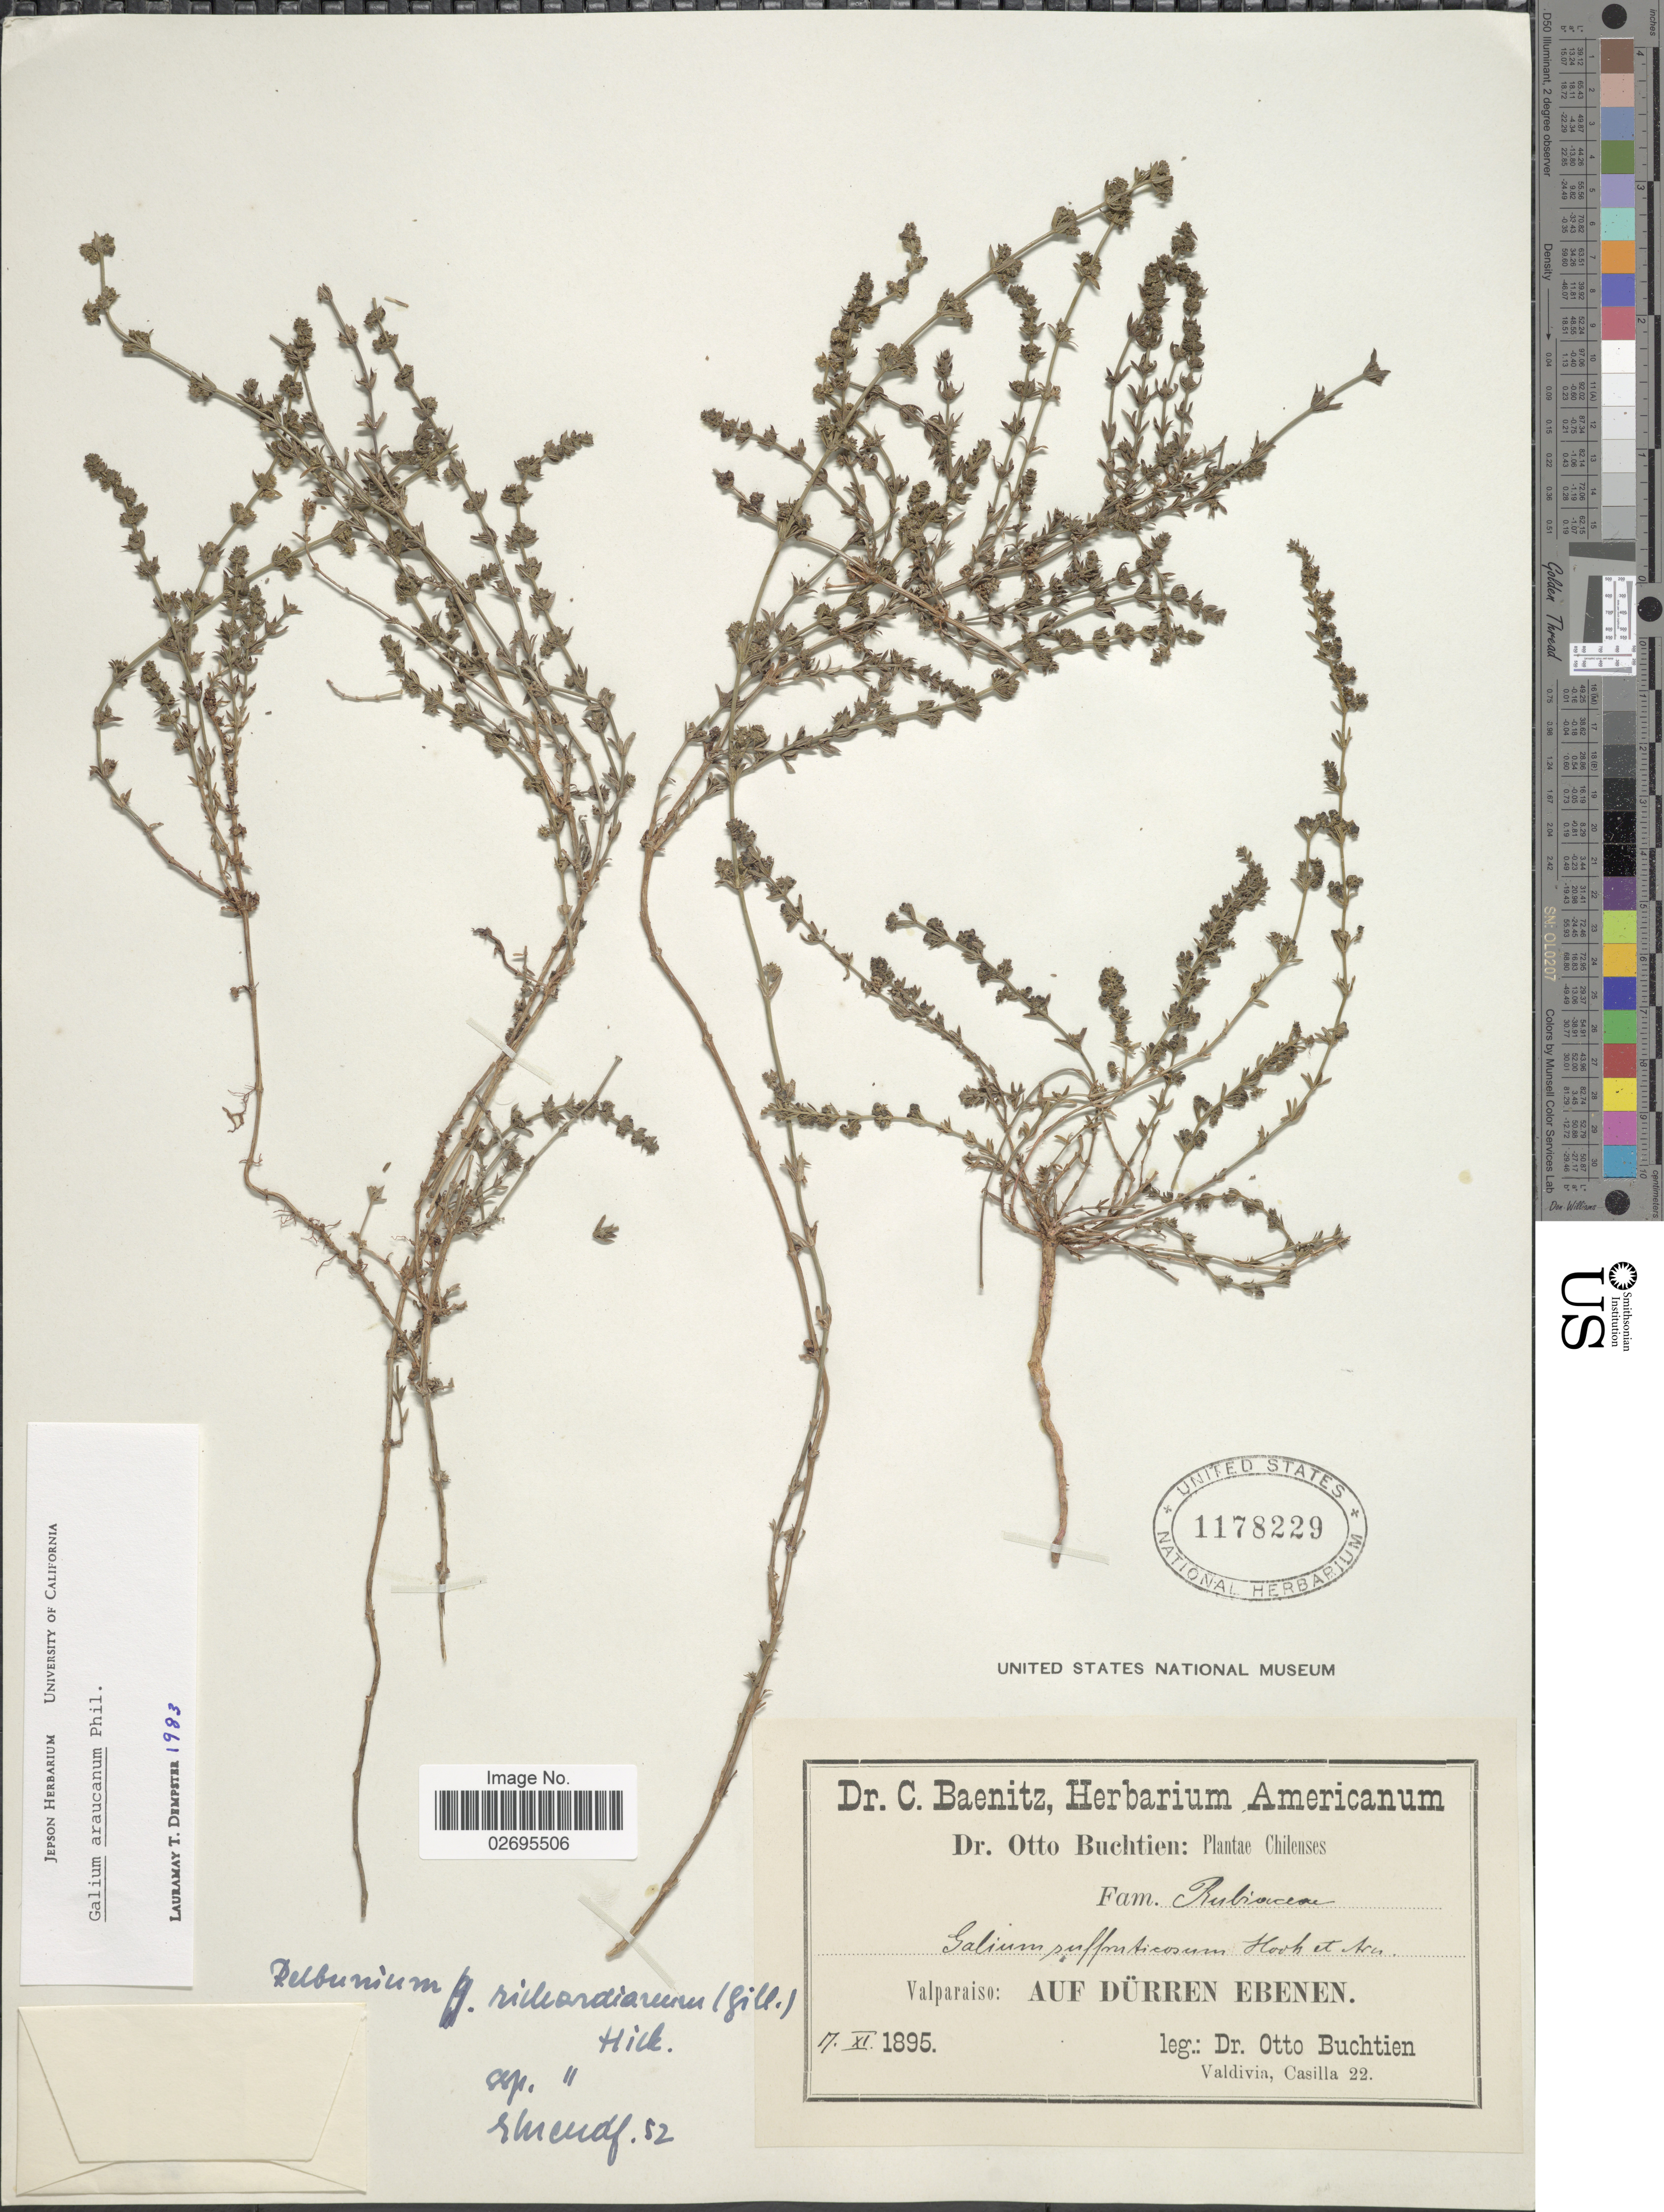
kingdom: Plantae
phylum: Tracheophyta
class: Magnoliopsida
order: Gentianales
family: Rubiaceae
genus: Galium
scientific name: Galium araucanum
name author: Phil.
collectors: O. Buchtien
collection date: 1895-11-17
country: Chile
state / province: Valparaíso (V)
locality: Auf Dürren Ebenen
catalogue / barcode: US 1178229